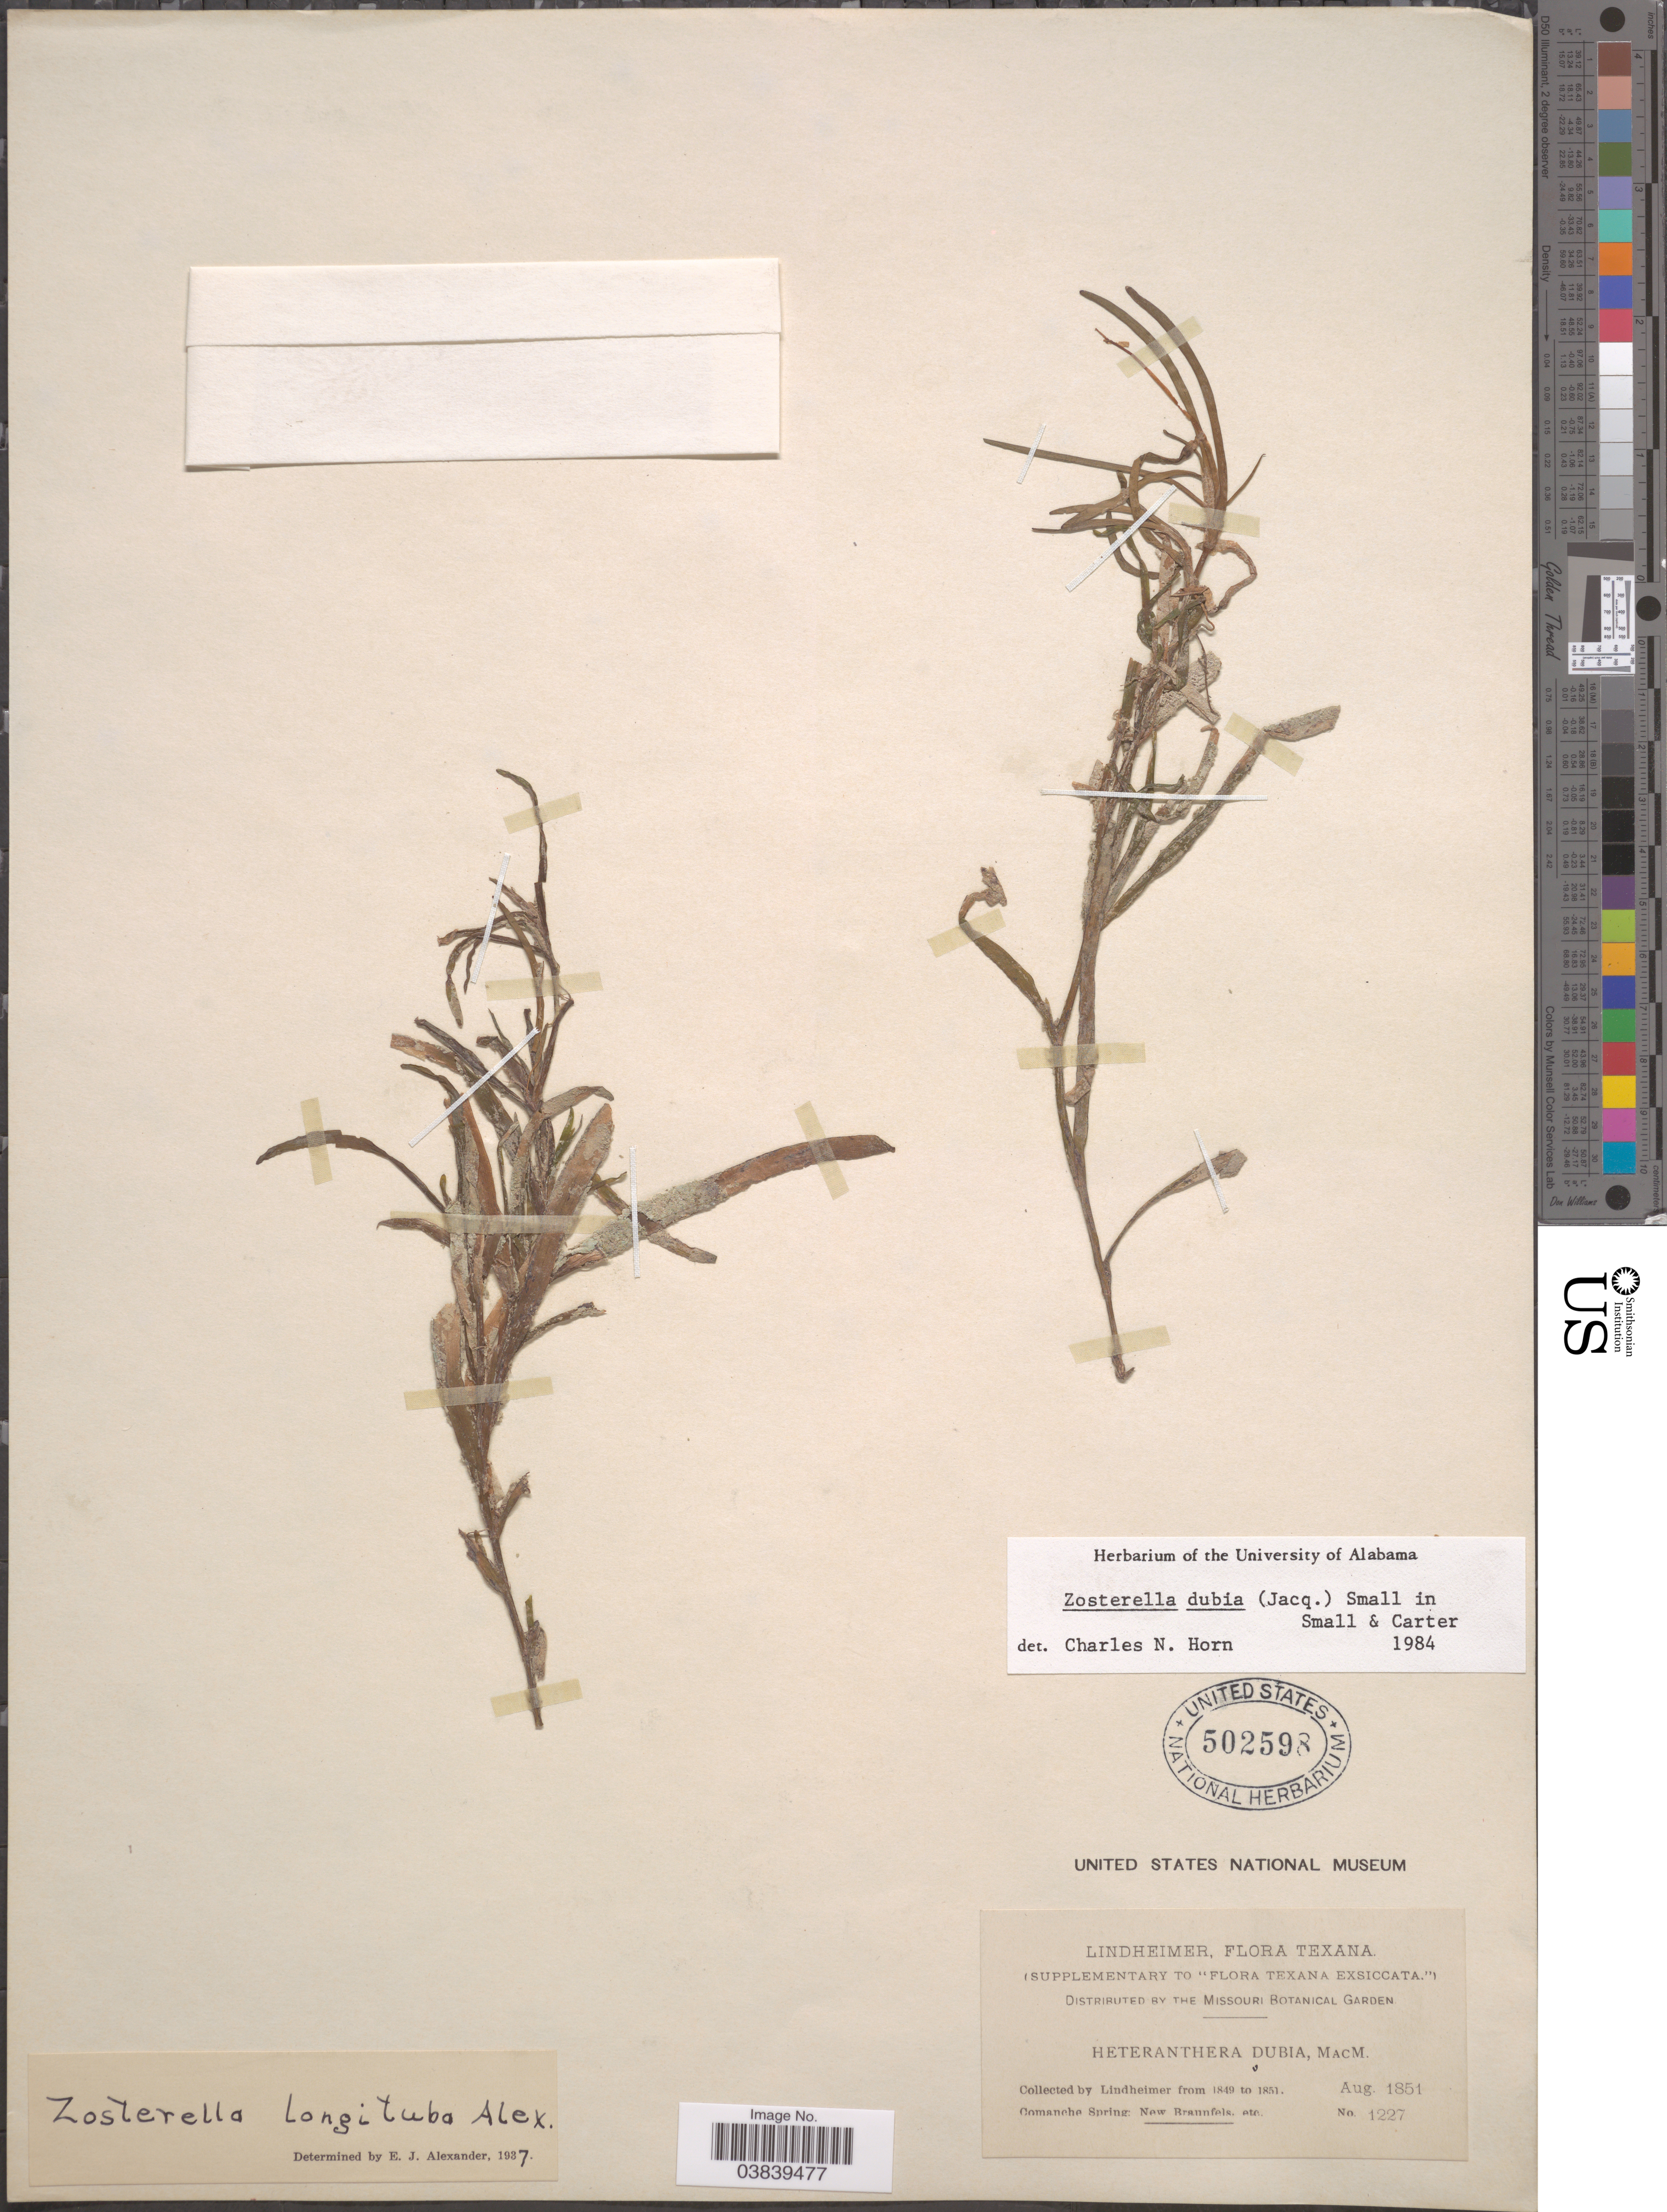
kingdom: Plantae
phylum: Tracheophyta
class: Liliopsida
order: Commelinales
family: Pontederiaceae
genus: Heteranthera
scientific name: Heteranthera dubia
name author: (Jacq.) MacMill.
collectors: Lierheimer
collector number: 1227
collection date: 1851-08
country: United States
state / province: Texas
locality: Comanche Spring: New Braunfels.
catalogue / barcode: US 502598